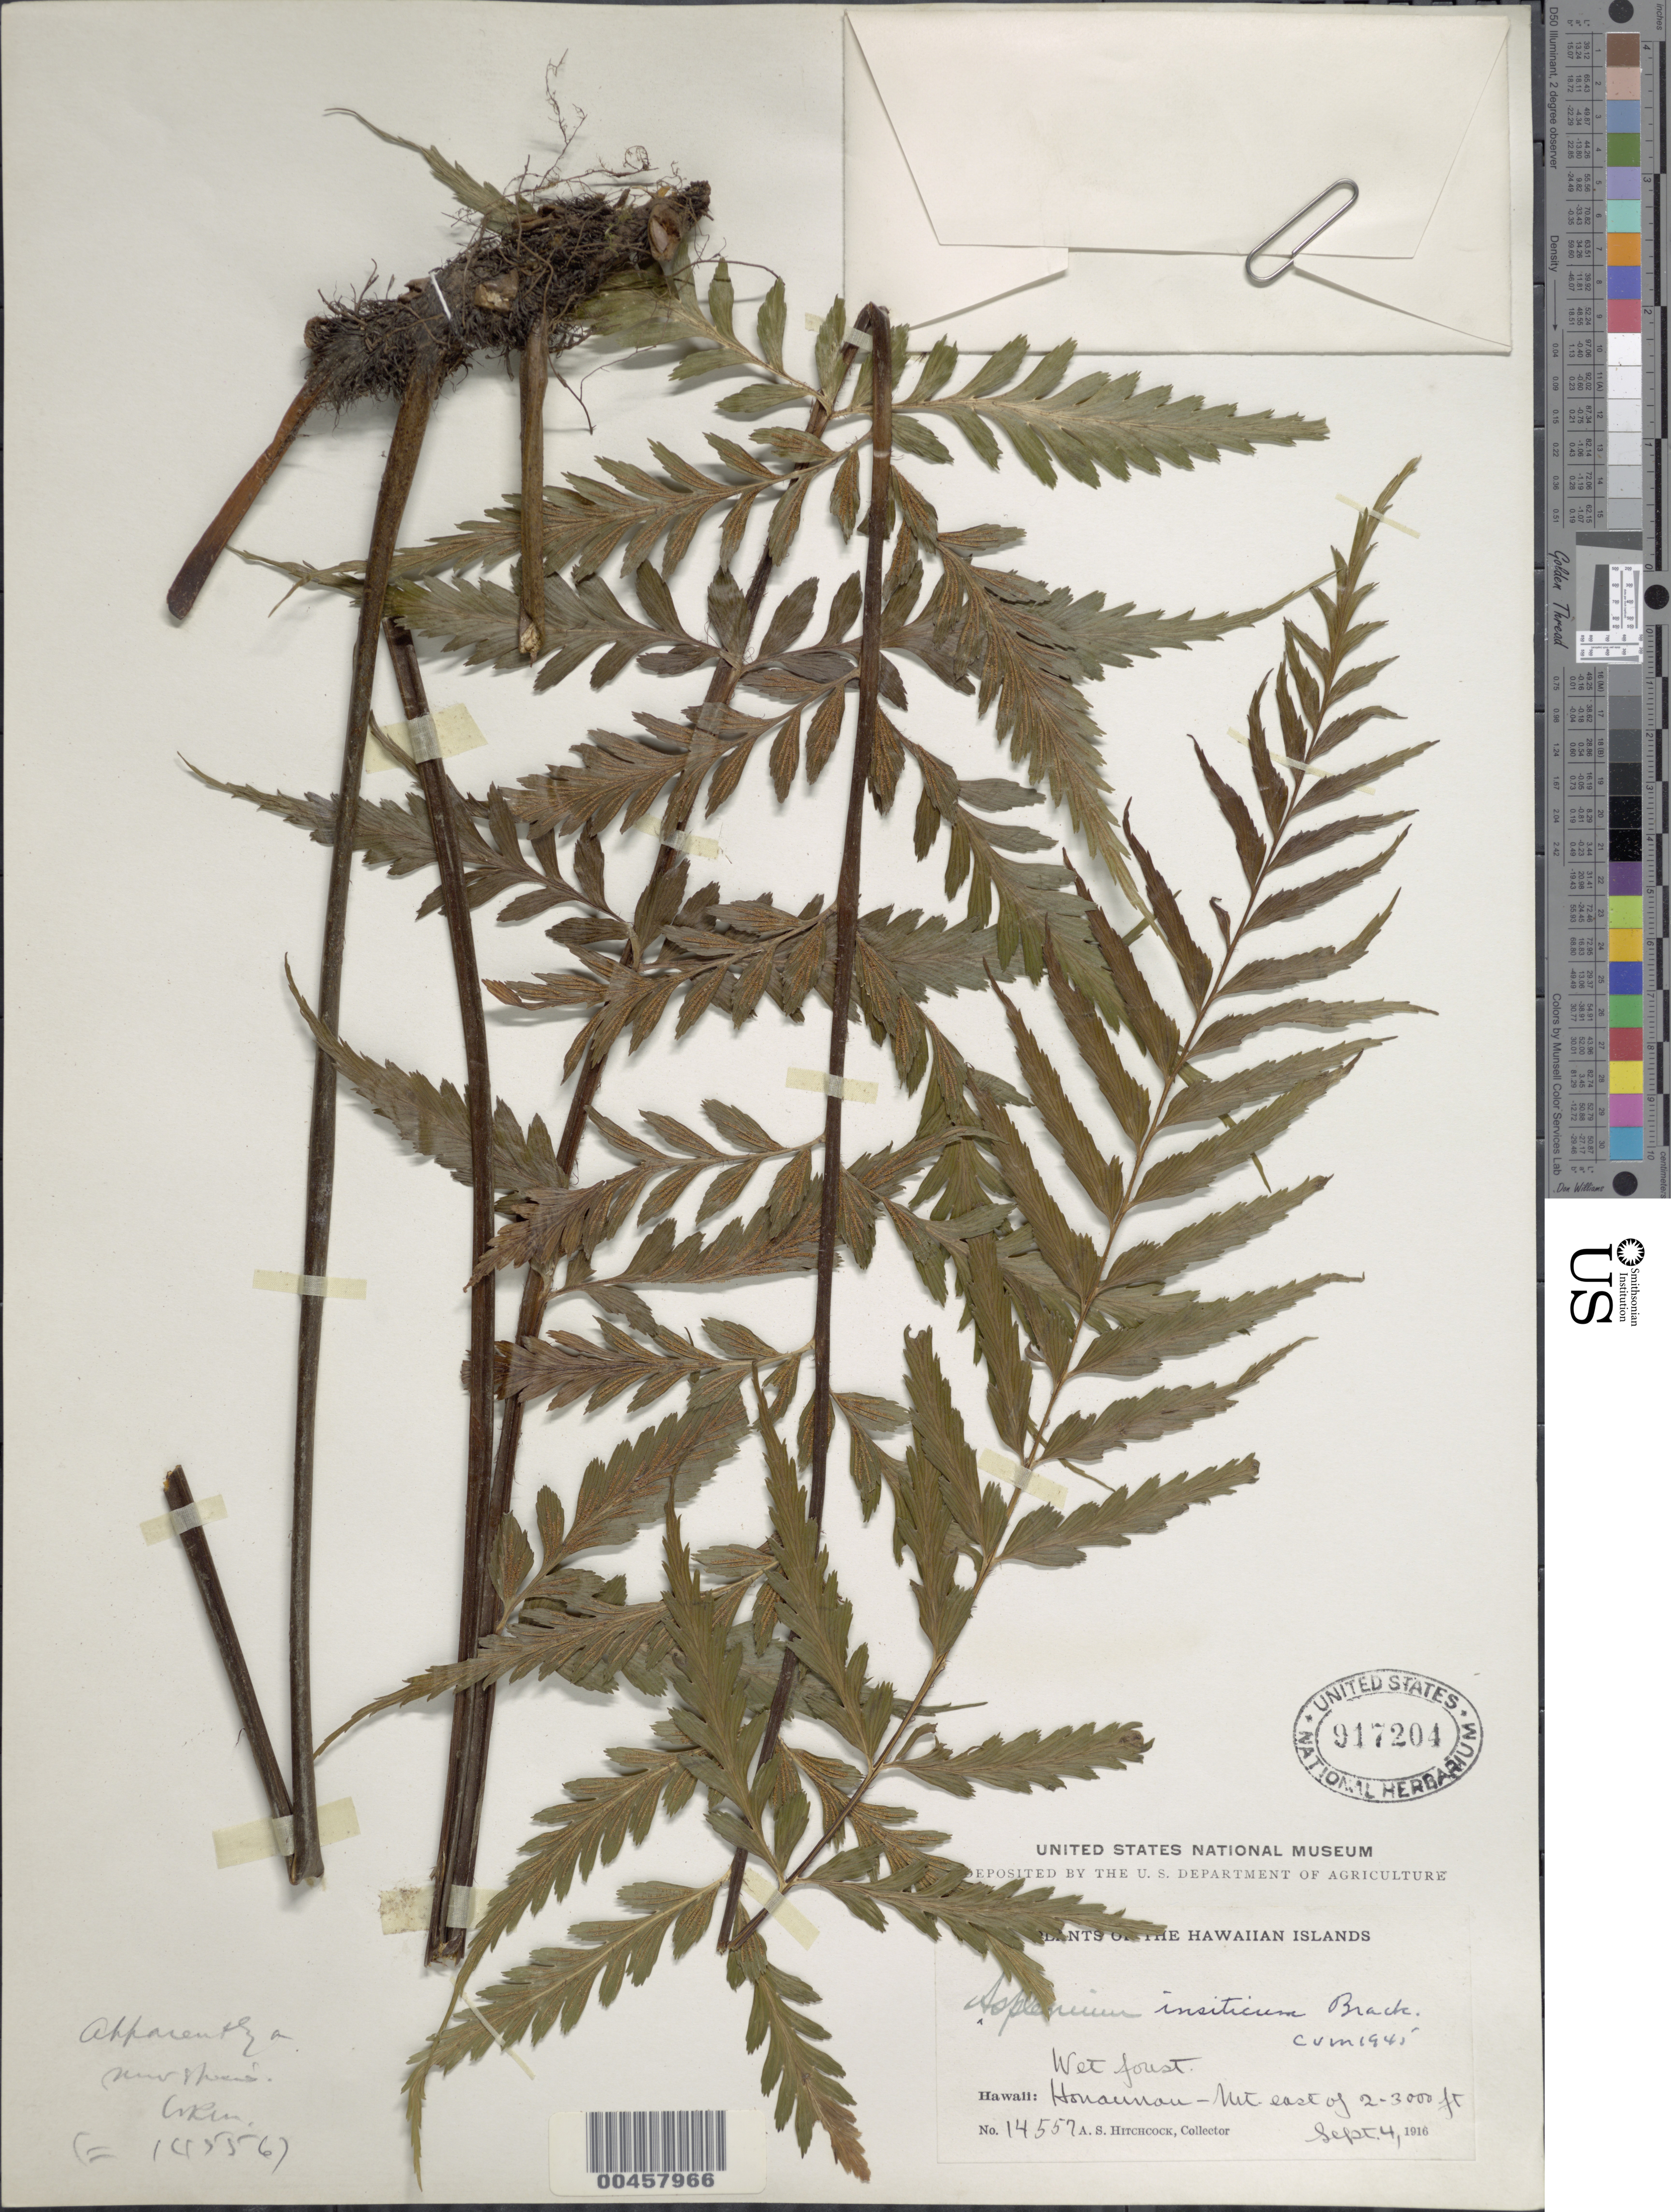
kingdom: Plantae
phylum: Tracheophyta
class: Polypodiopsida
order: Polypodiales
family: Aspleniaceae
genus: Asplenium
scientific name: Asplenium insiticium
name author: Brack. in Wilkes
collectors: A. S. Hitchcock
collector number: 14557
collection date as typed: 4 Sep 1916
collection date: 1916-09-04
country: United States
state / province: Hawaii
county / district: Hawaii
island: Hawaii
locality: Honaunau - Mt. east of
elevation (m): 610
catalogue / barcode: US 917204